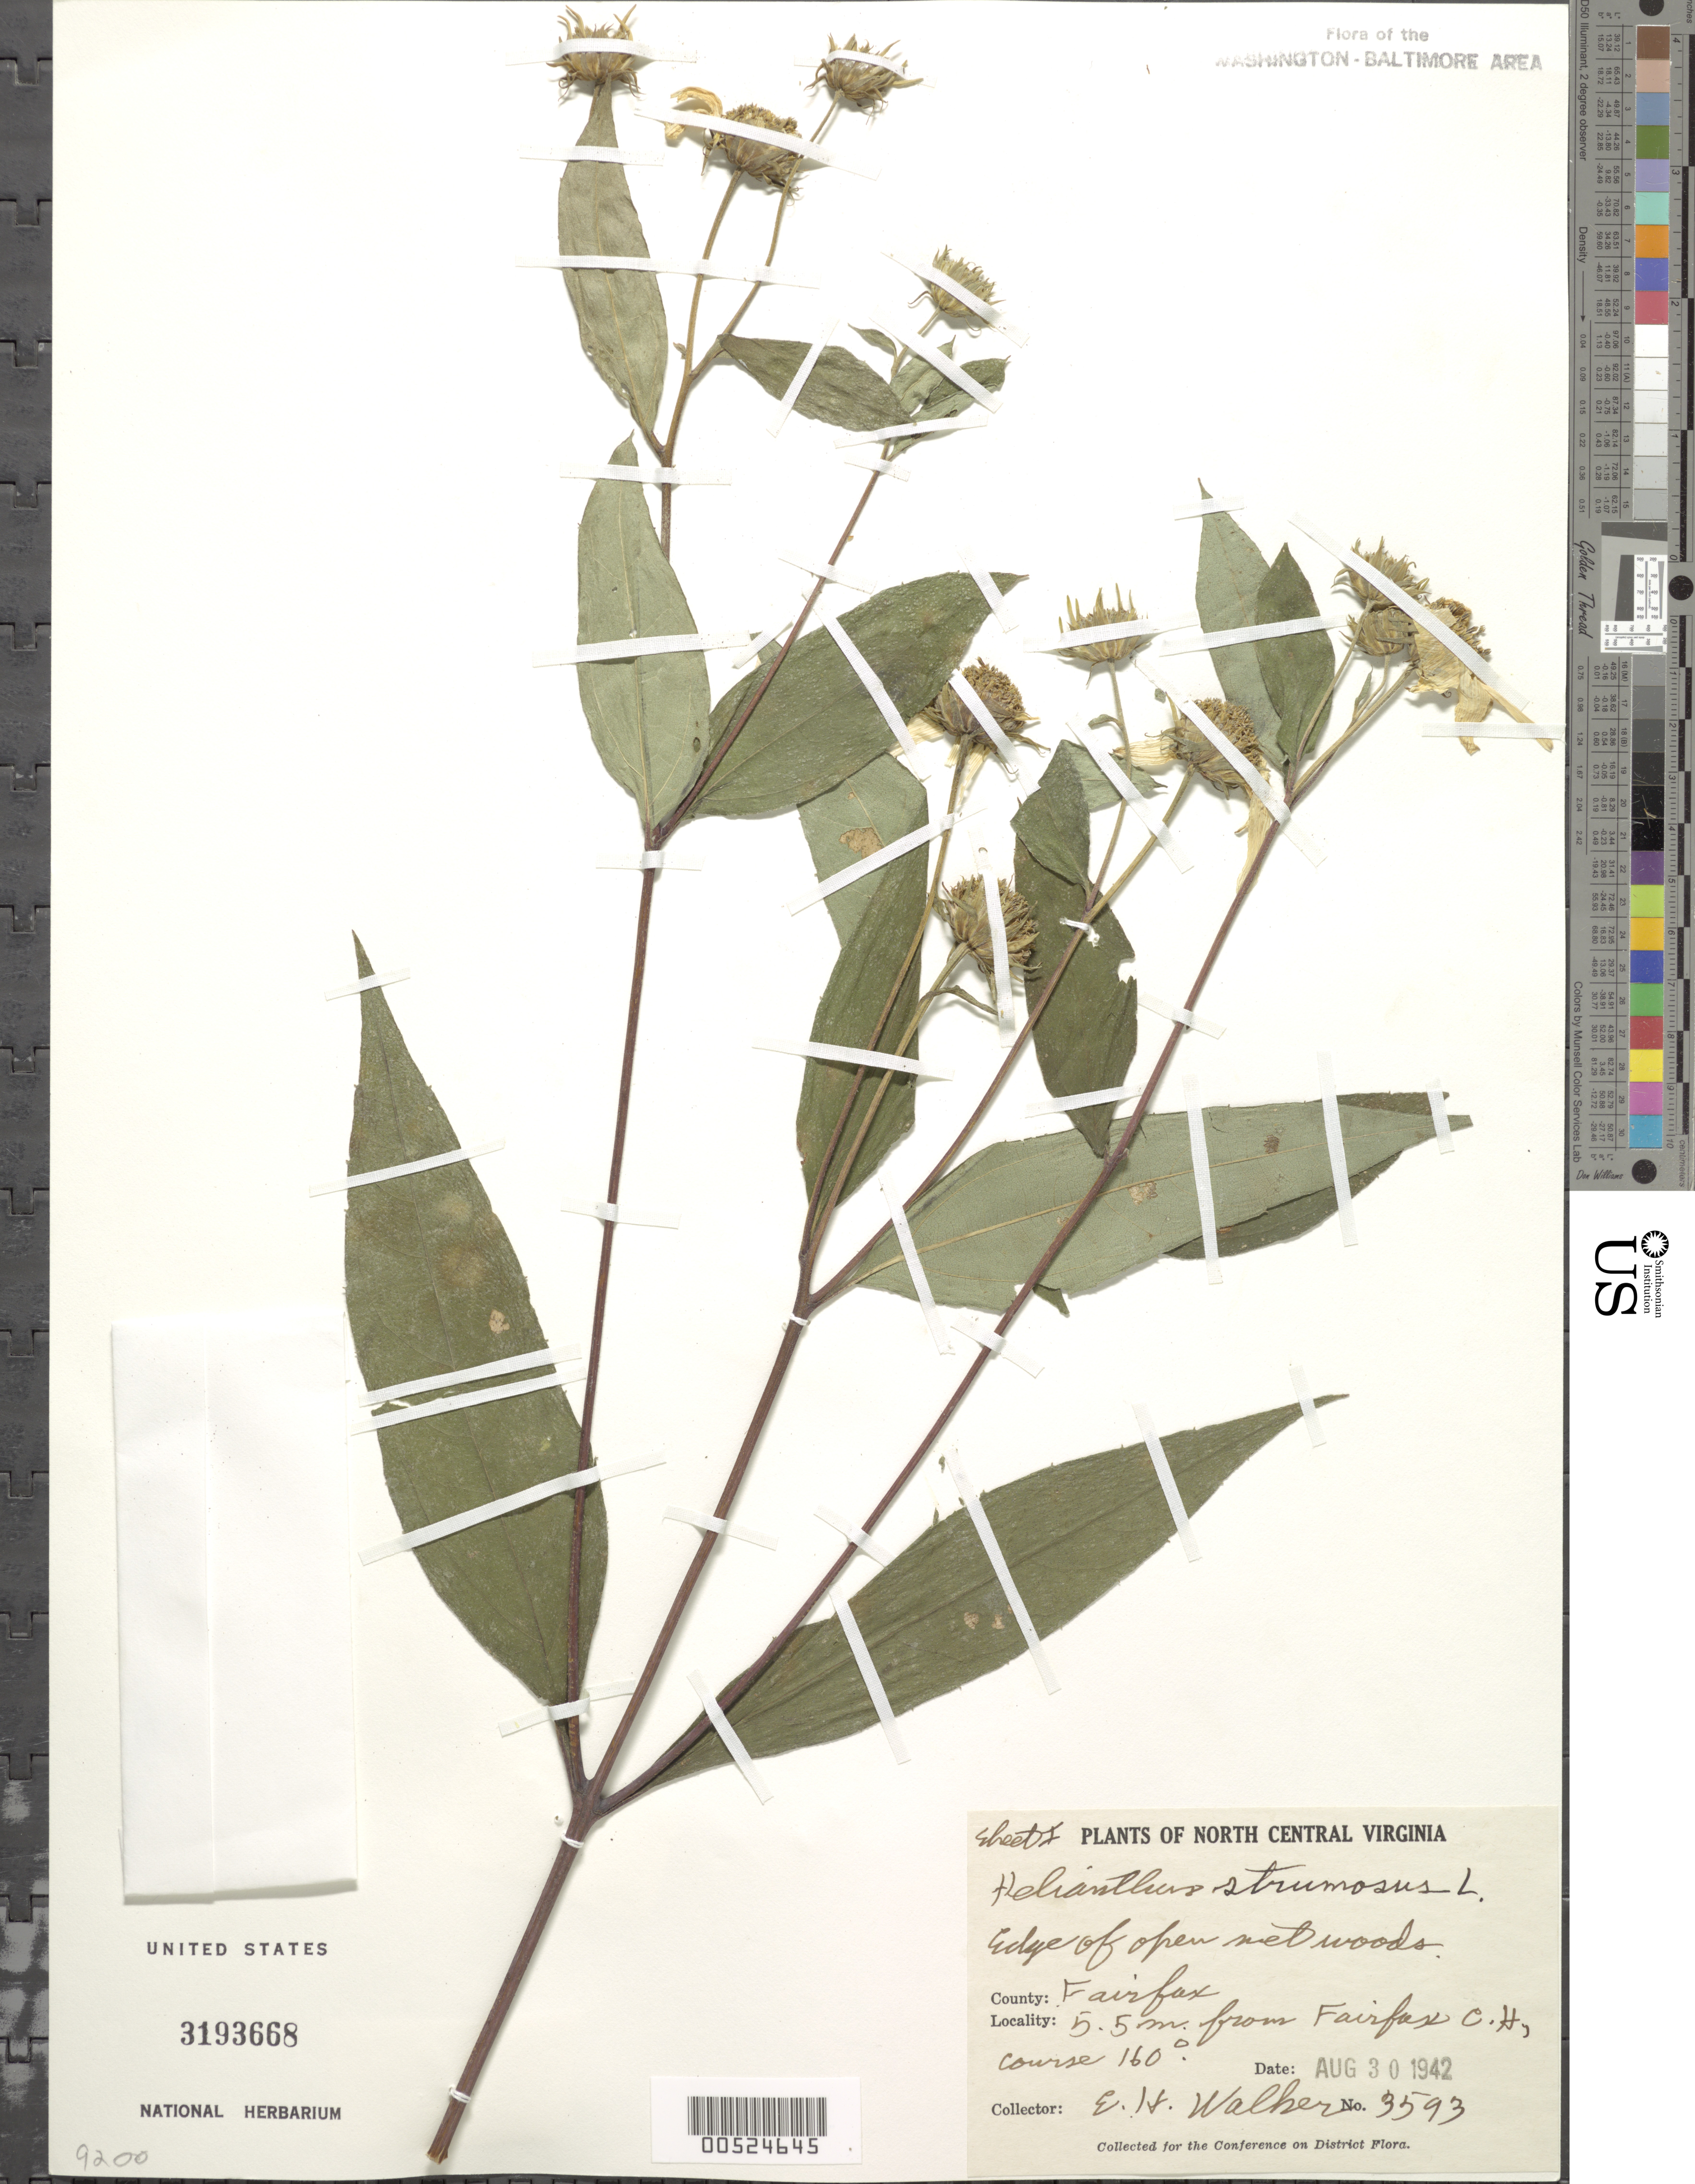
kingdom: Plantae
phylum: Tracheophyta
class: Magnoliopsida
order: Asterales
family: Asteraceae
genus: Helianthus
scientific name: Helianthus strumosus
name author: L.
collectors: E. H. Walker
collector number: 3593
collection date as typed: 30 Aug 1942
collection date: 1942-08-30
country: United States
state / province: Virginia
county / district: Fairfax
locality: Fairfax Courthouse, 5.5 mi. from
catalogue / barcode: US 3193669-2